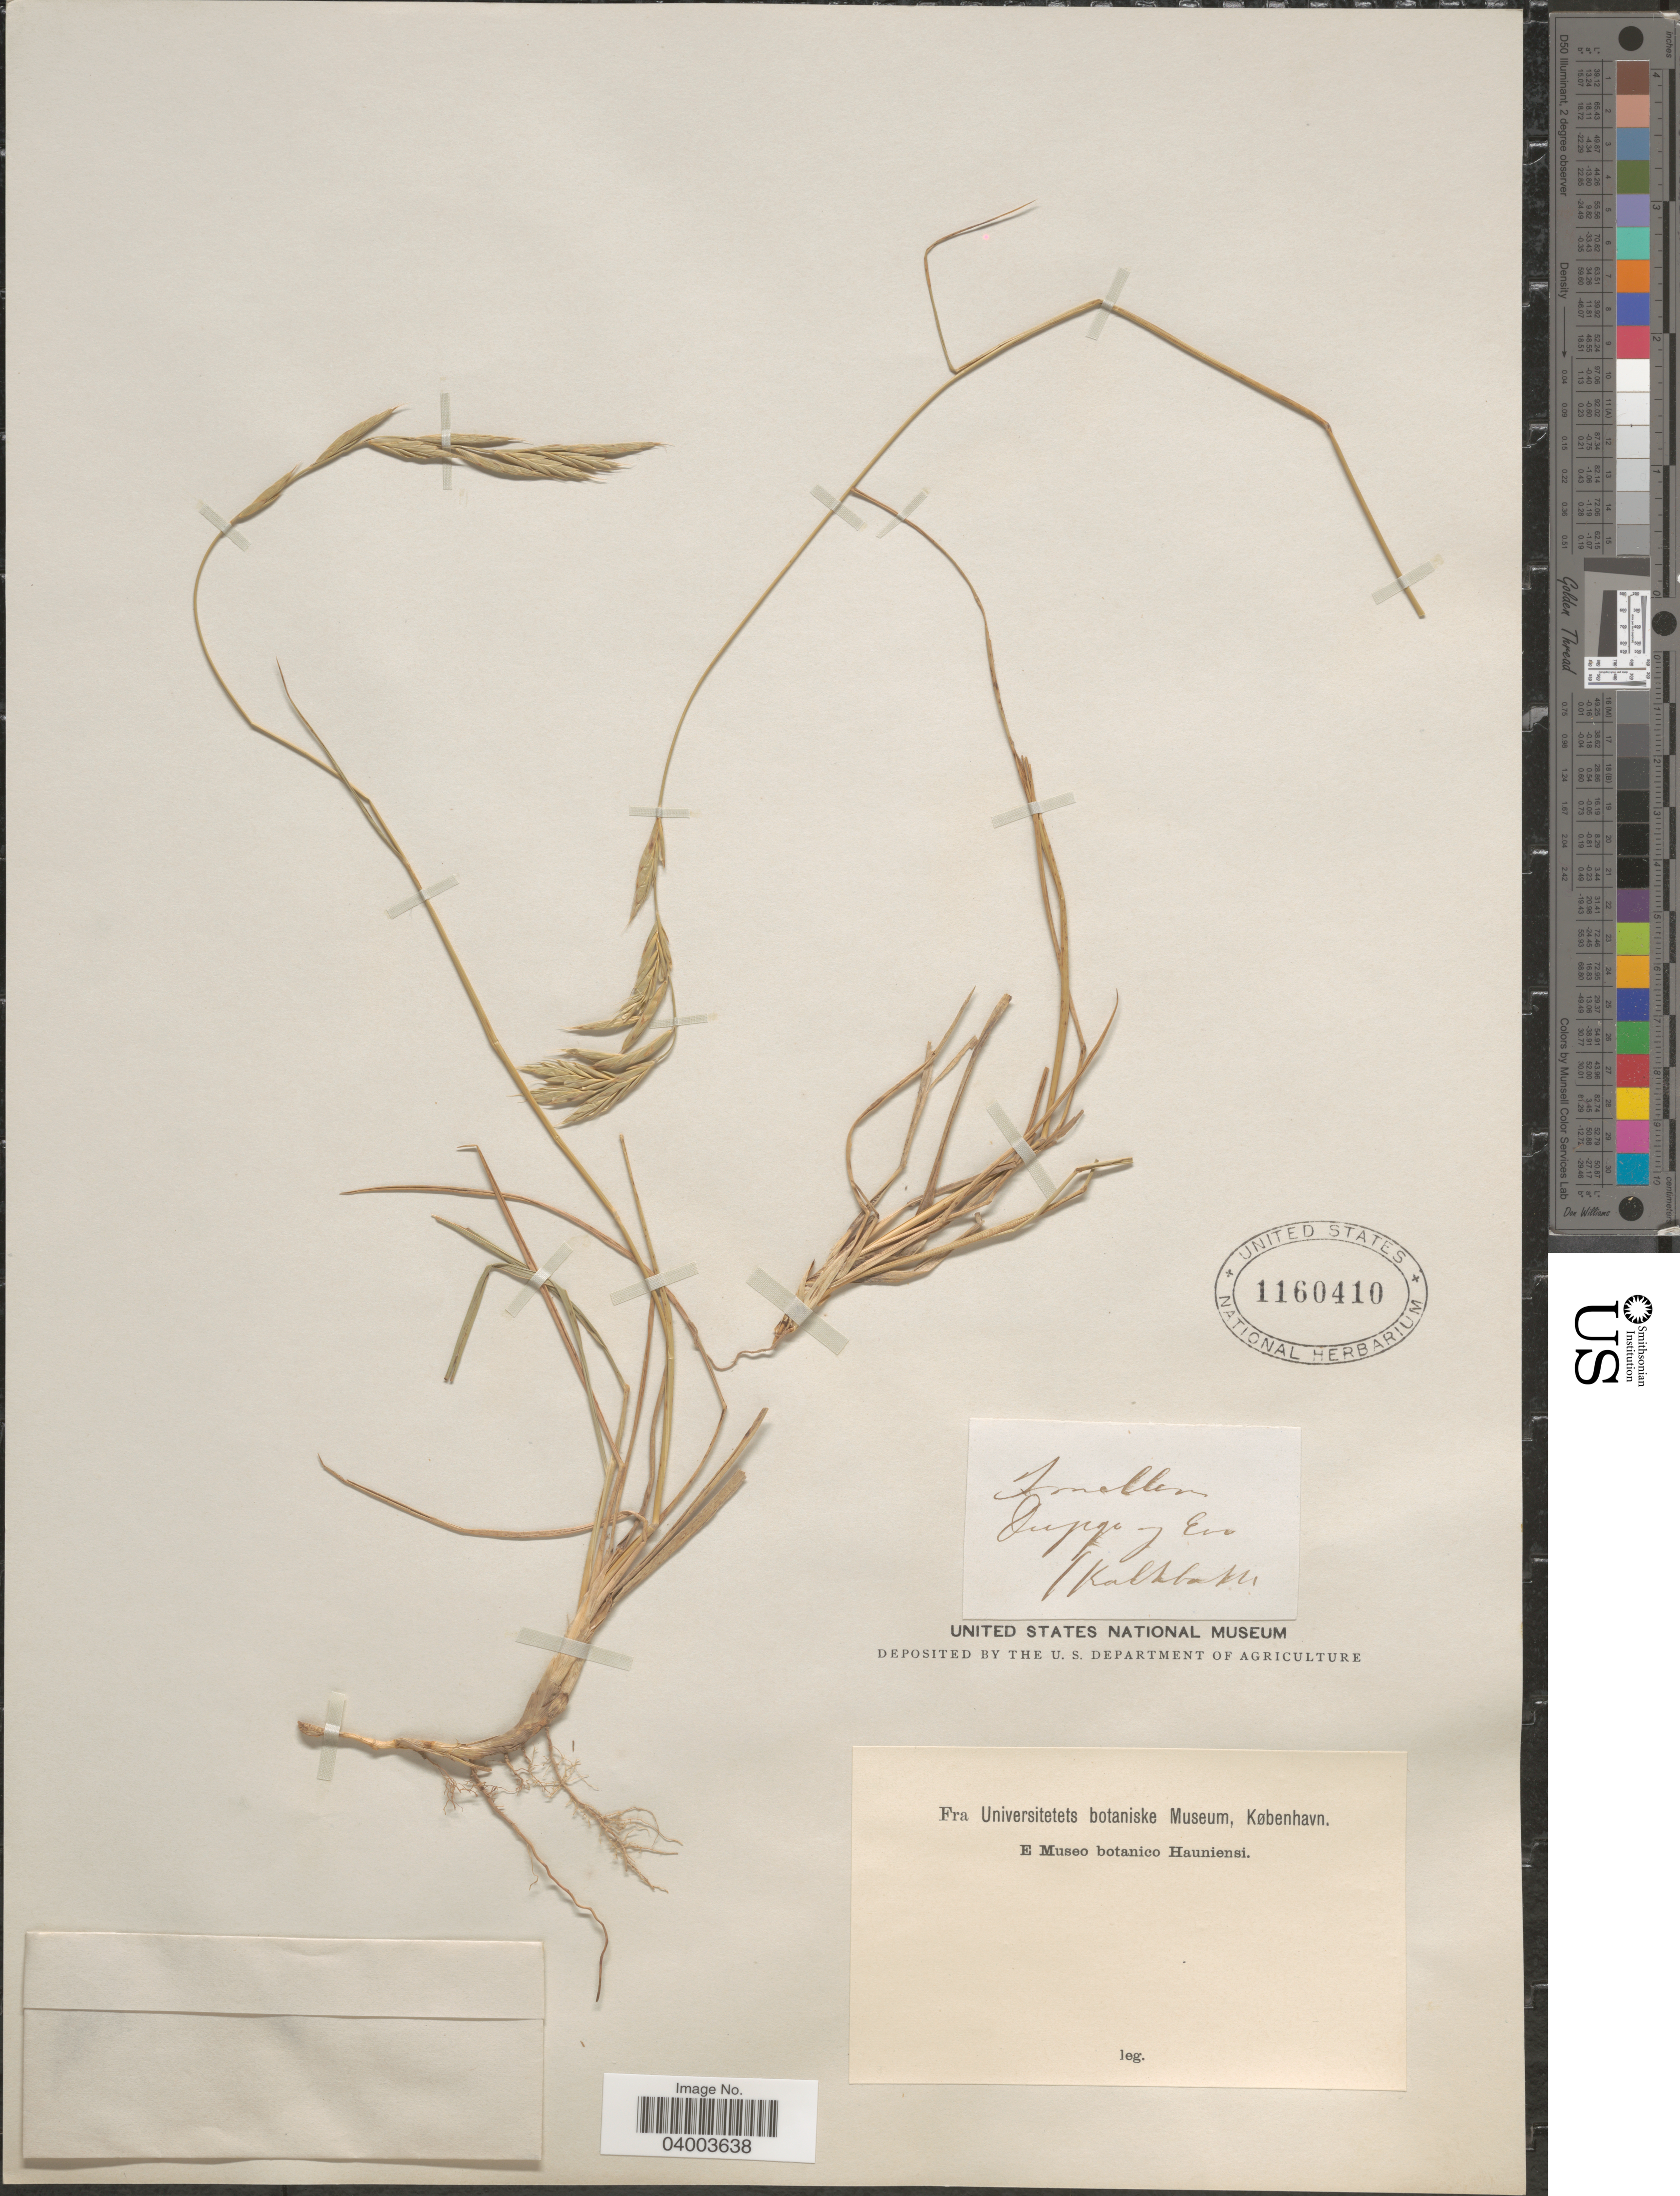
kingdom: Plantae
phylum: Tracheophyta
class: Liliopsida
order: Poales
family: Poaceae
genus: Brachypodium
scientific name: Brachypodium sp.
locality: Smellen, Dupge of Eco Kalhabhn. [interpreted]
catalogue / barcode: US 1160410